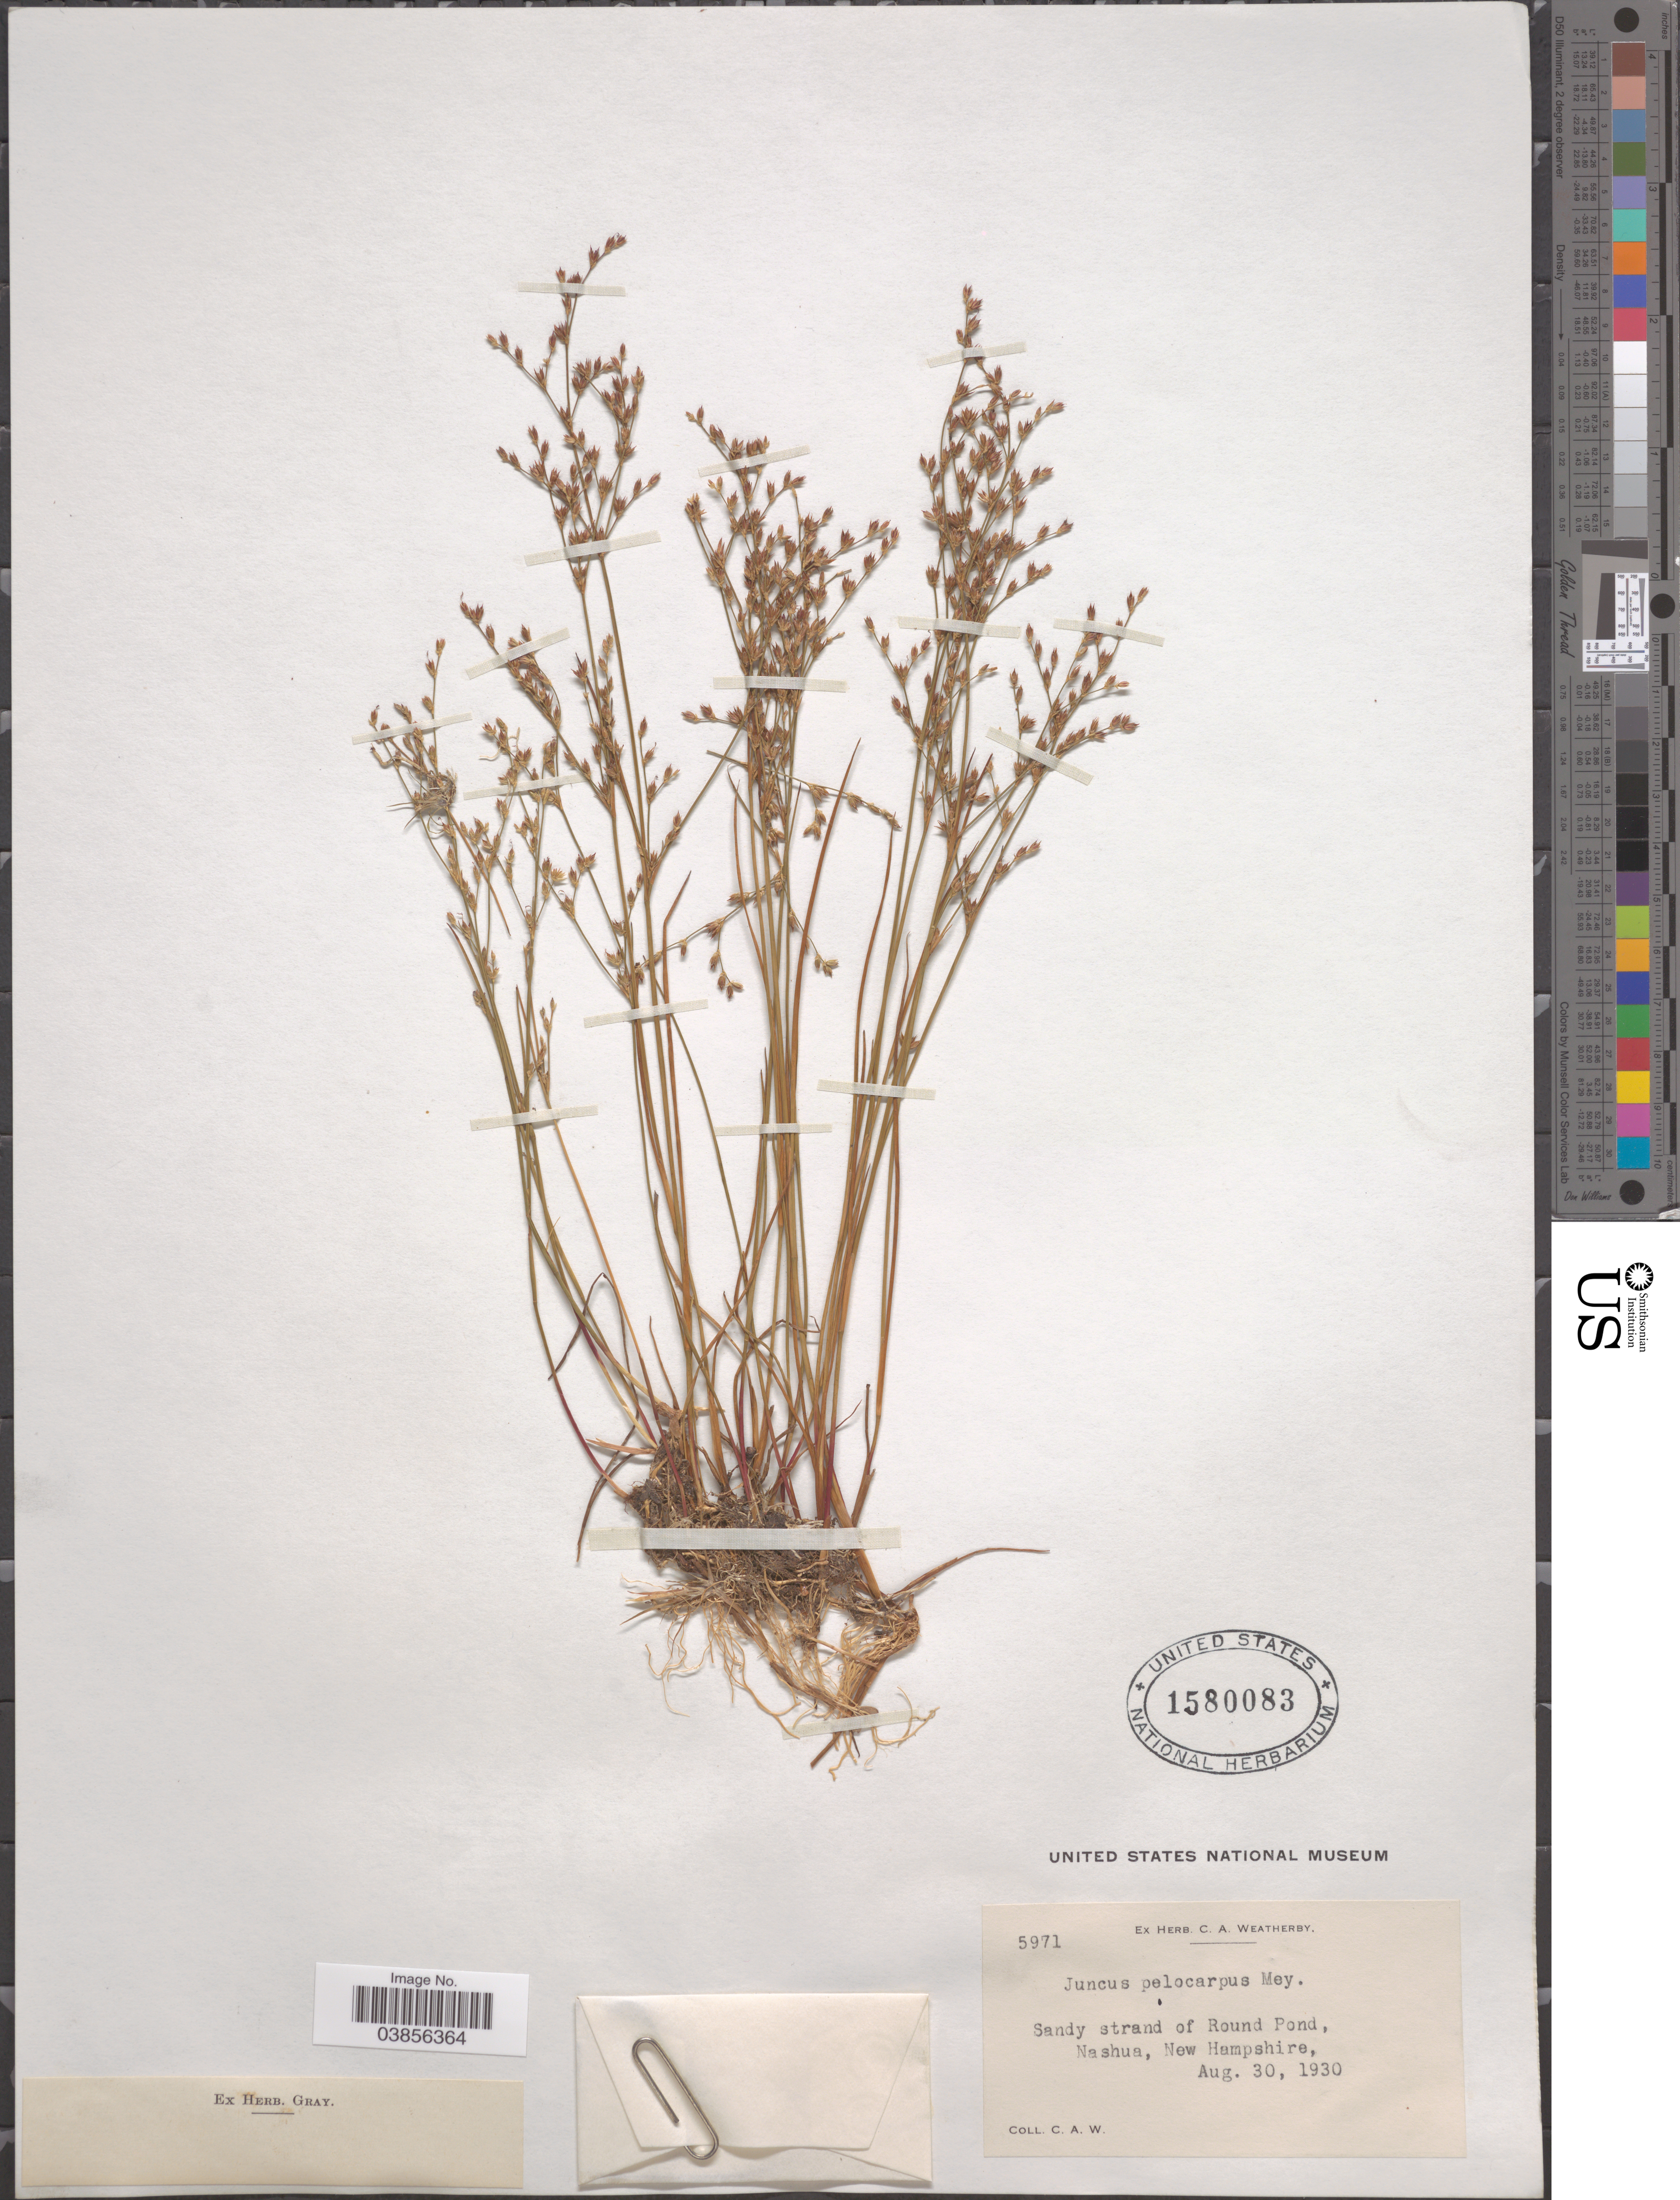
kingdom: Plantae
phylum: Tracheophyta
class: Liliopsida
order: Poales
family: Juncaceae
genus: Juncus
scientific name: Juncus pelocarpus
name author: E. Mey.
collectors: C. A. Weatherby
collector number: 5971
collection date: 1930-08-30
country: United States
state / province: New Hampshire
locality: Round Pond, Nashua.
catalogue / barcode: US 1580083